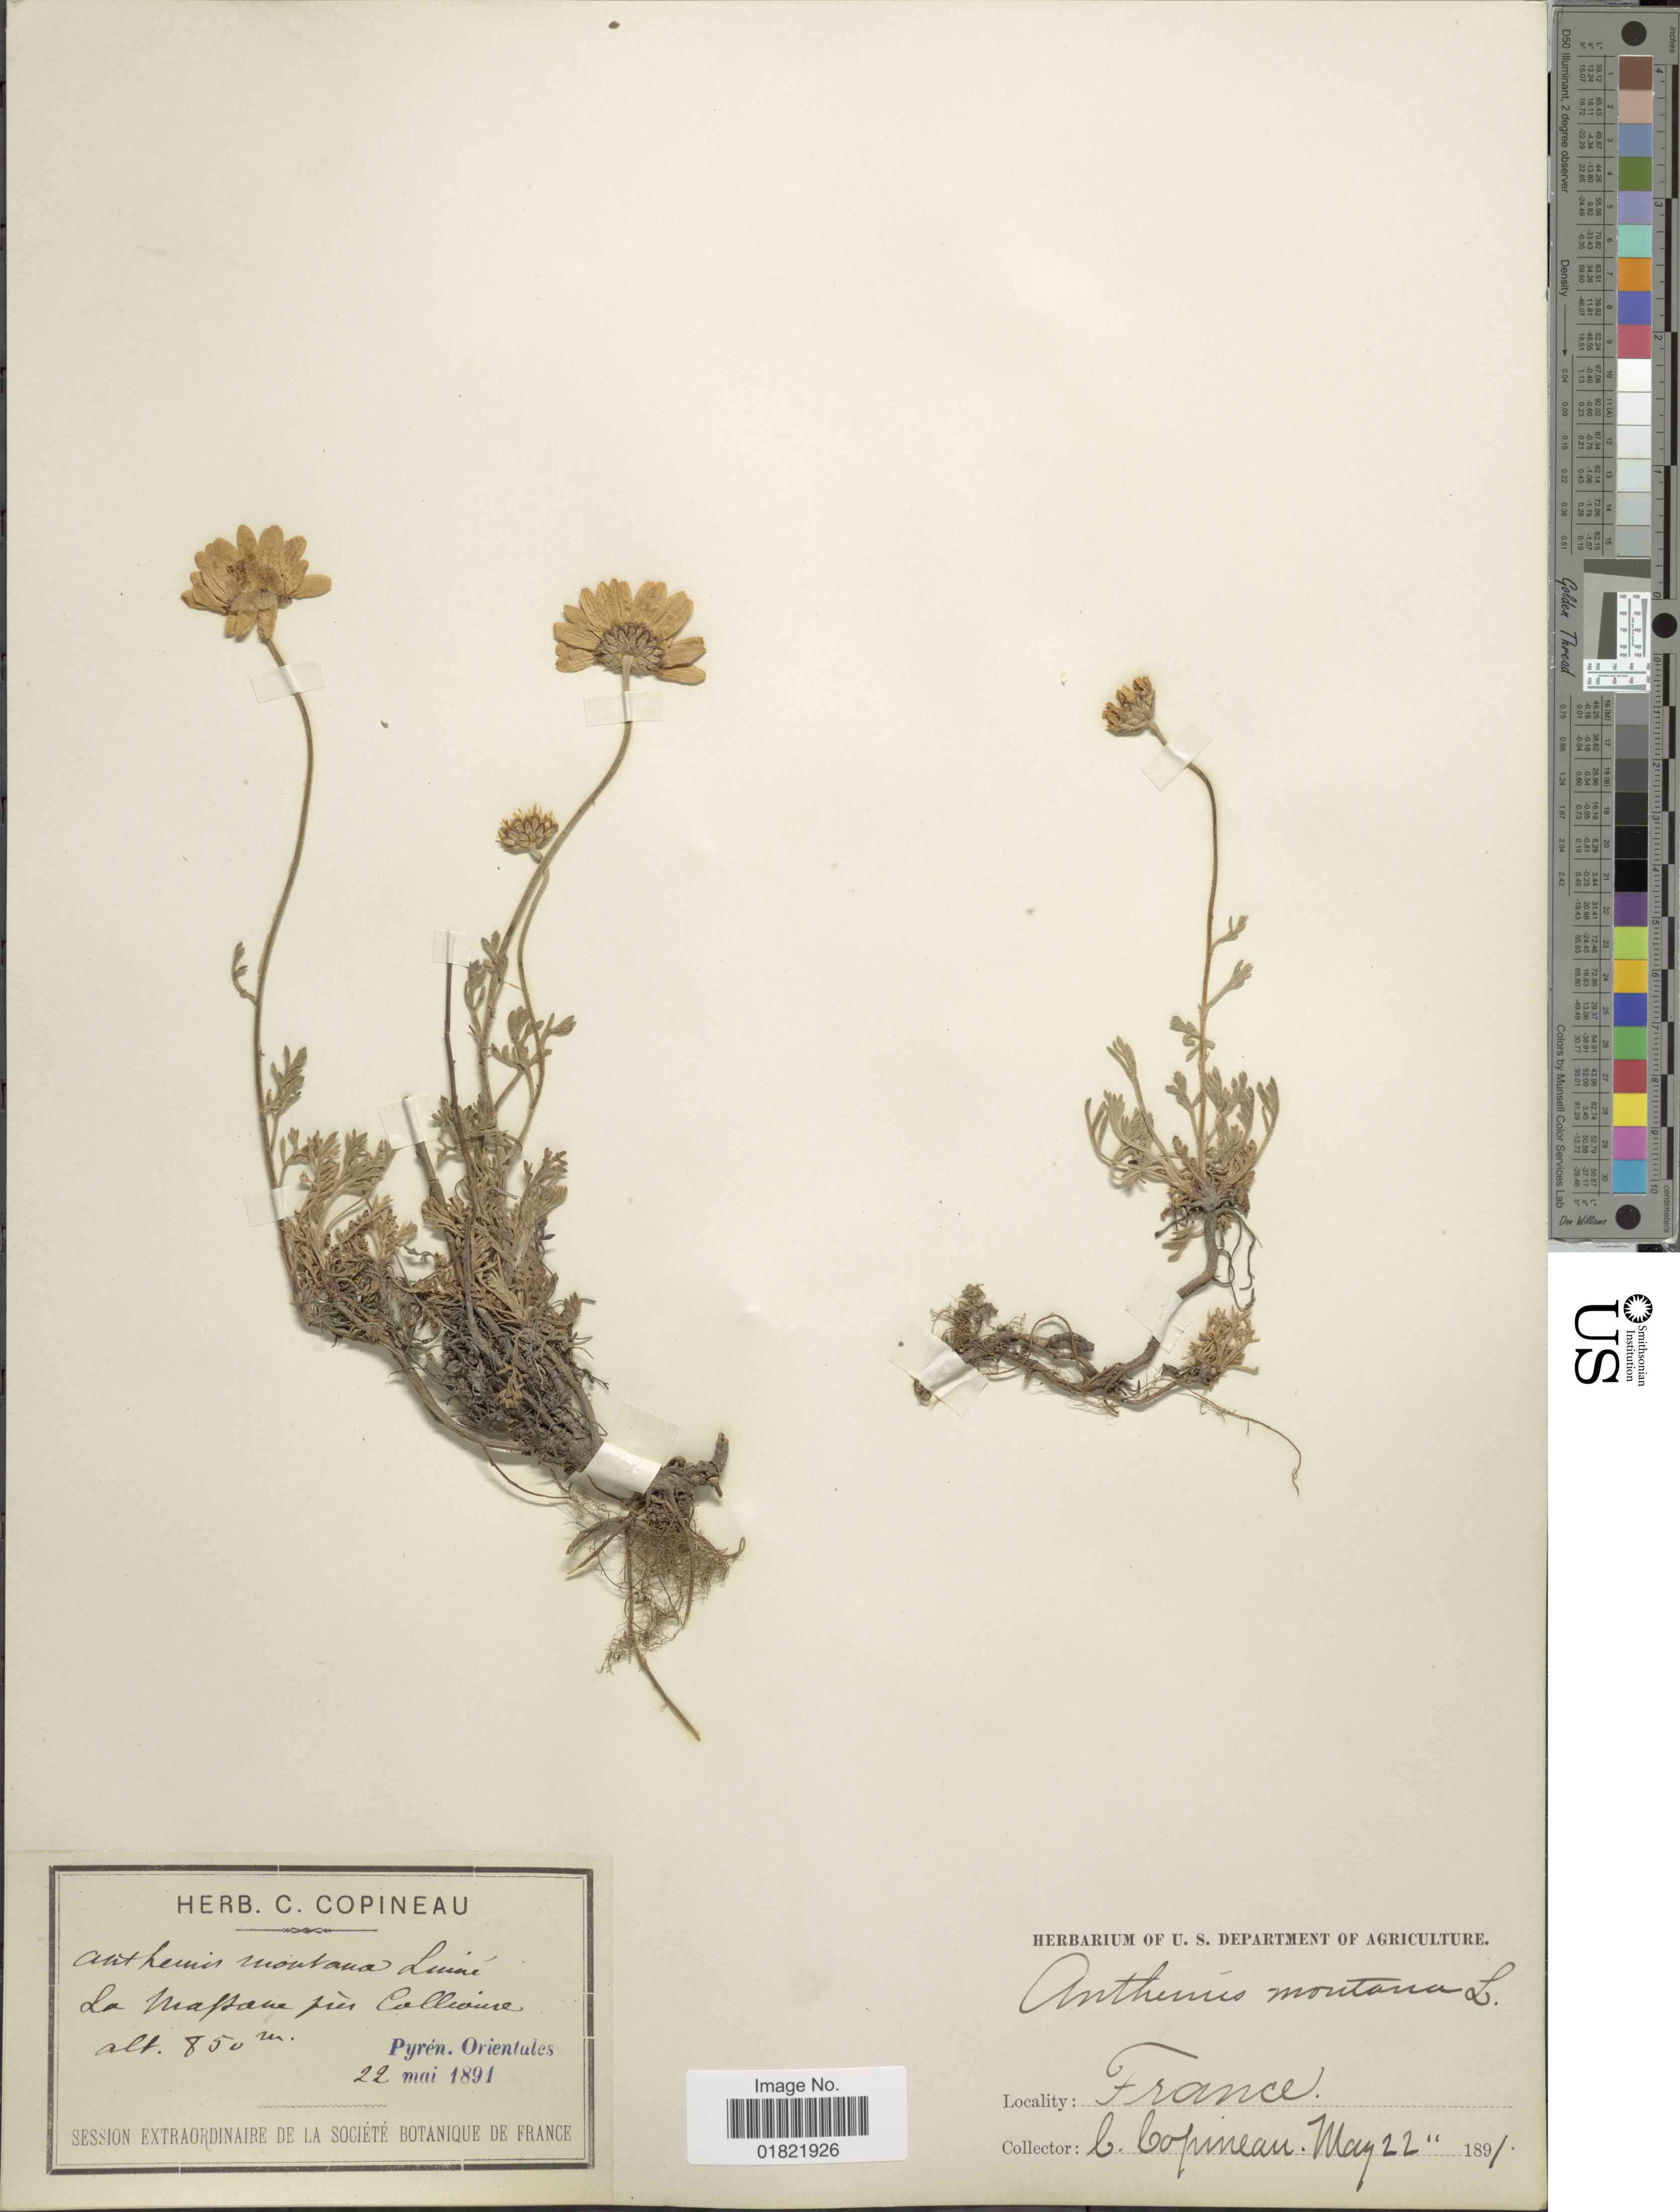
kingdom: Plantae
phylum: Tracheophyta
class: Magnoliopsida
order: Asterales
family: Asteraceae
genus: Anthemis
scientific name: Anthemis montana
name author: L.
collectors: C. Copineau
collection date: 1891-05-22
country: France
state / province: Occitanie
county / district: Pyrénées-Orientales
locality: La Maflau pres Collione, Pyrénées-Orientales